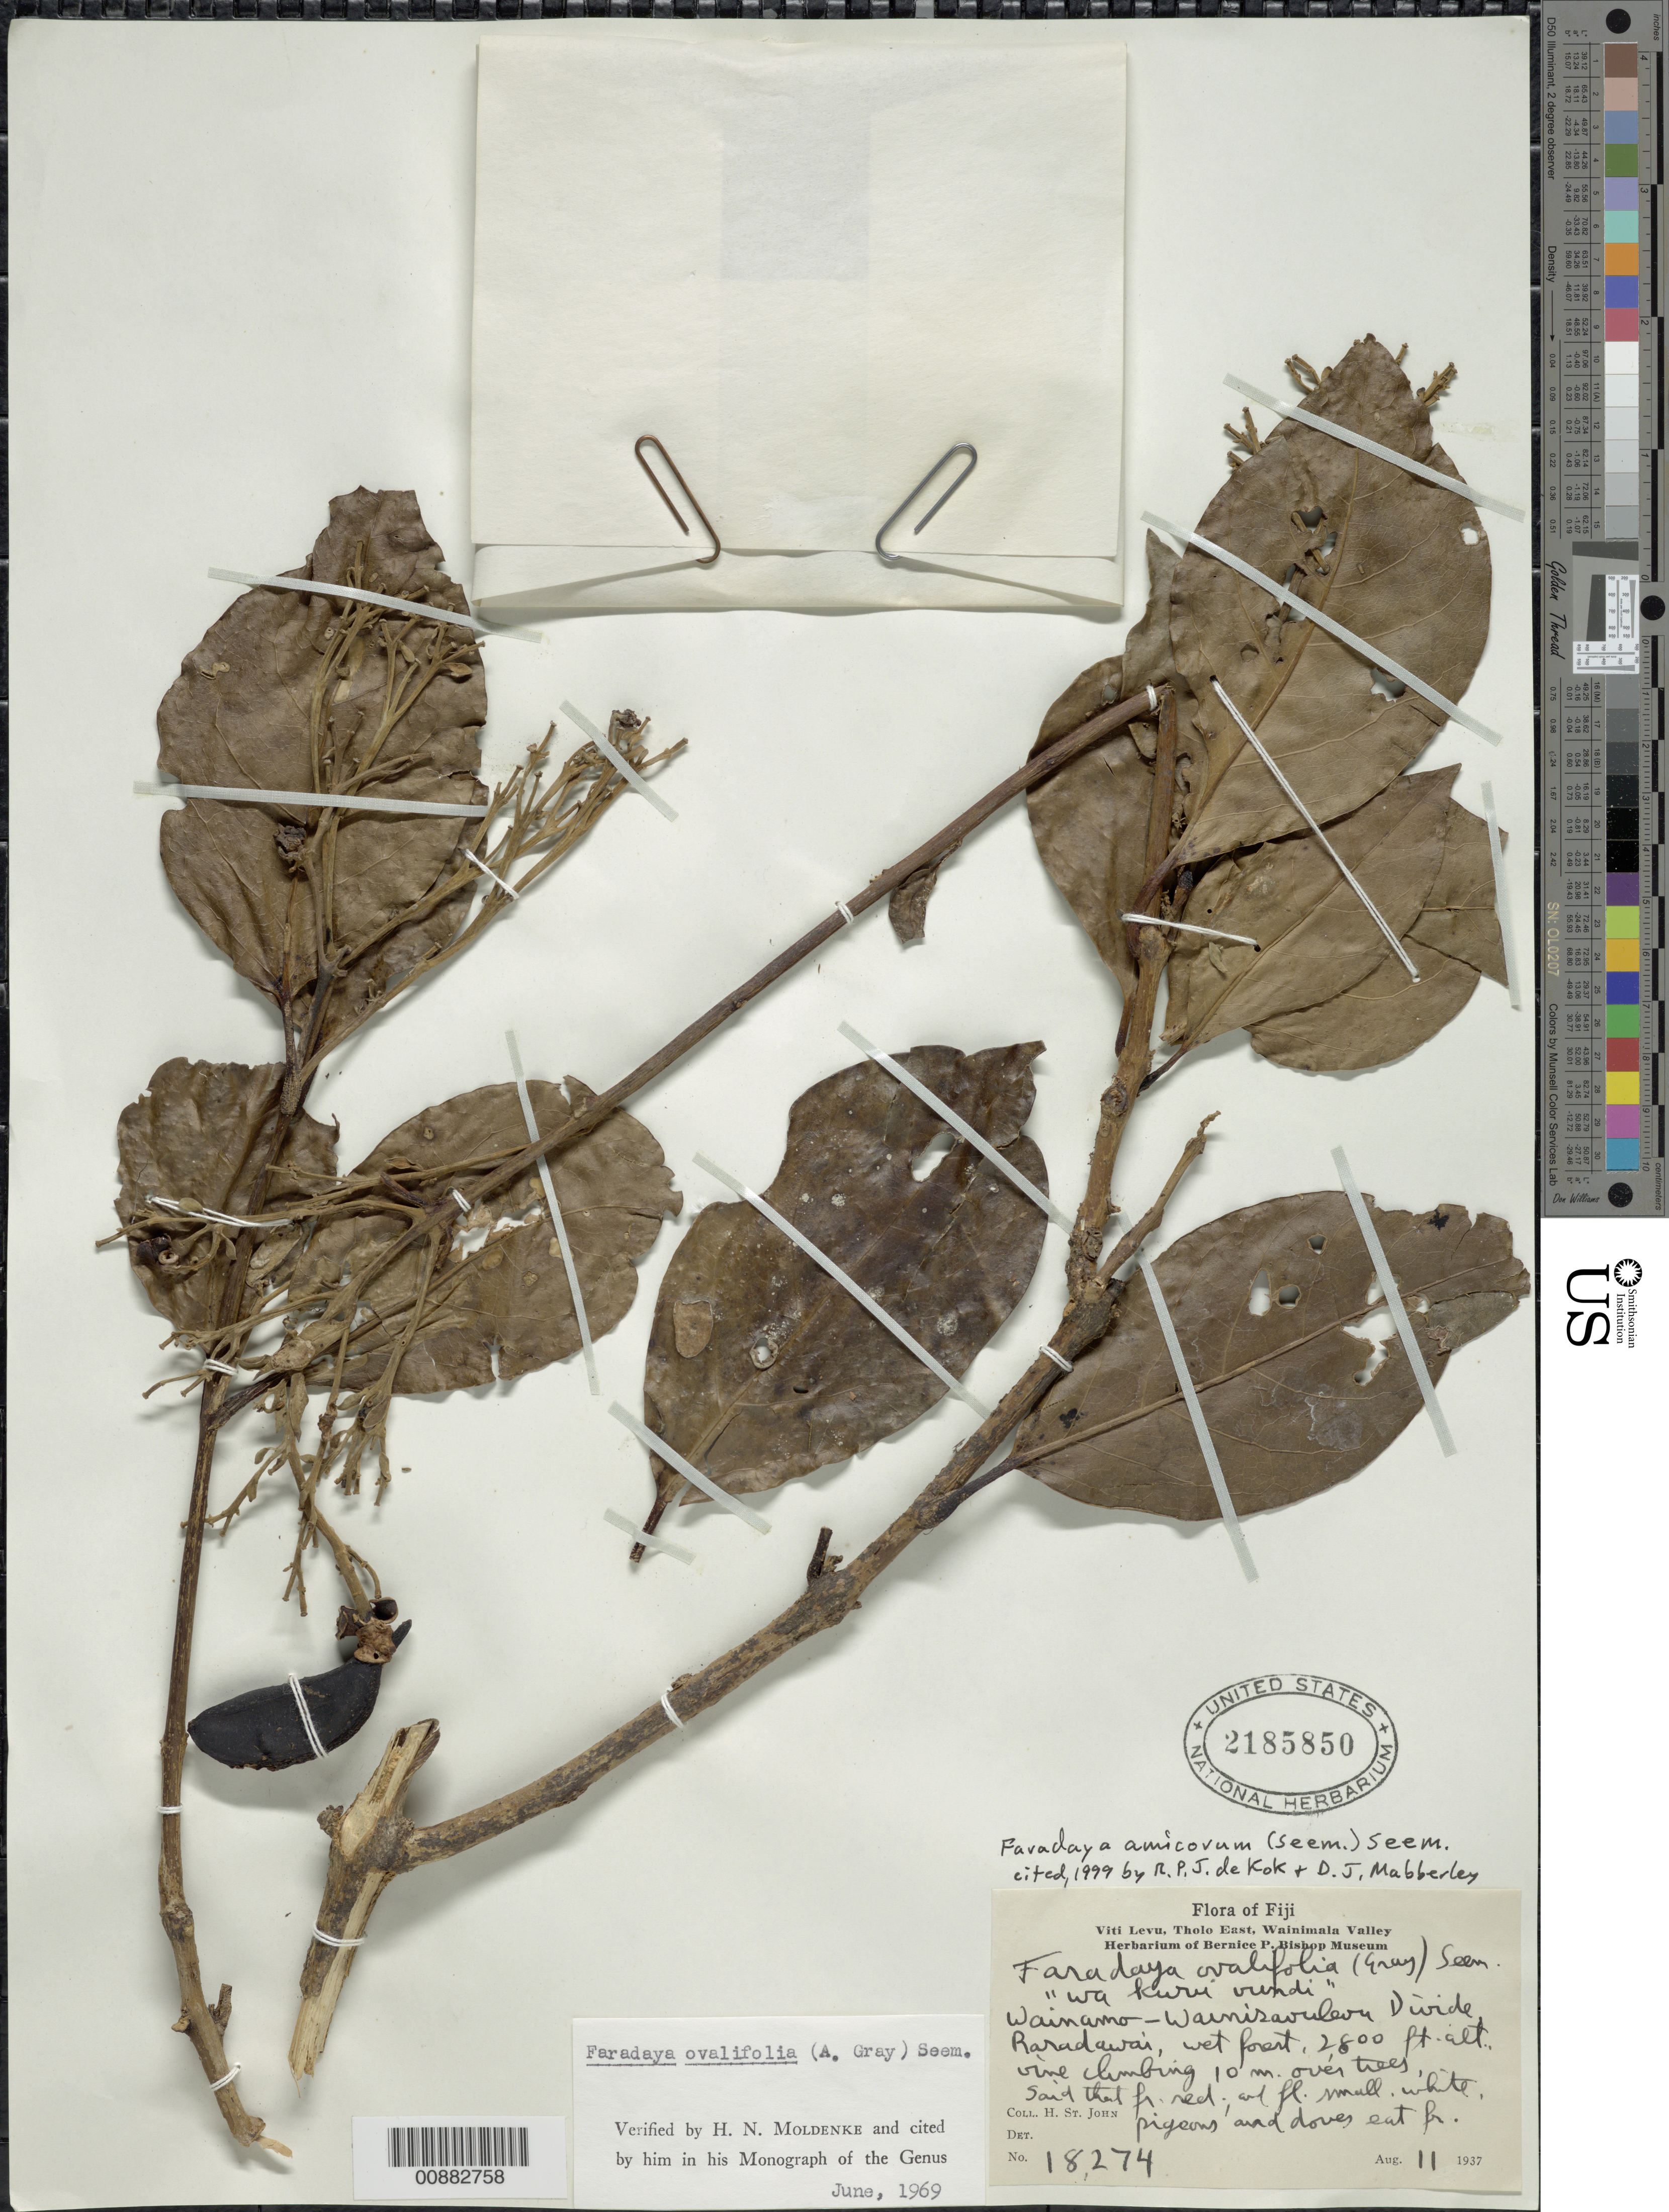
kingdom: Plantae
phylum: Tracheophyta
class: Magnoliopsida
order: Lamiales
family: Lamiaceae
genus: Faradaya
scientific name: Faradaya amicorum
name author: (Seem.) Seem.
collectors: H. St. John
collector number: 18274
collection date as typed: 11 Aug 1937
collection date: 1937-08-11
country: Fiji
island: Viti Levu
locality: Tholo E, Wainimala valley; Wainamo-Wainisavulevu divide; Raradawai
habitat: Wet forest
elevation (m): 853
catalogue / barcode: US 2185850